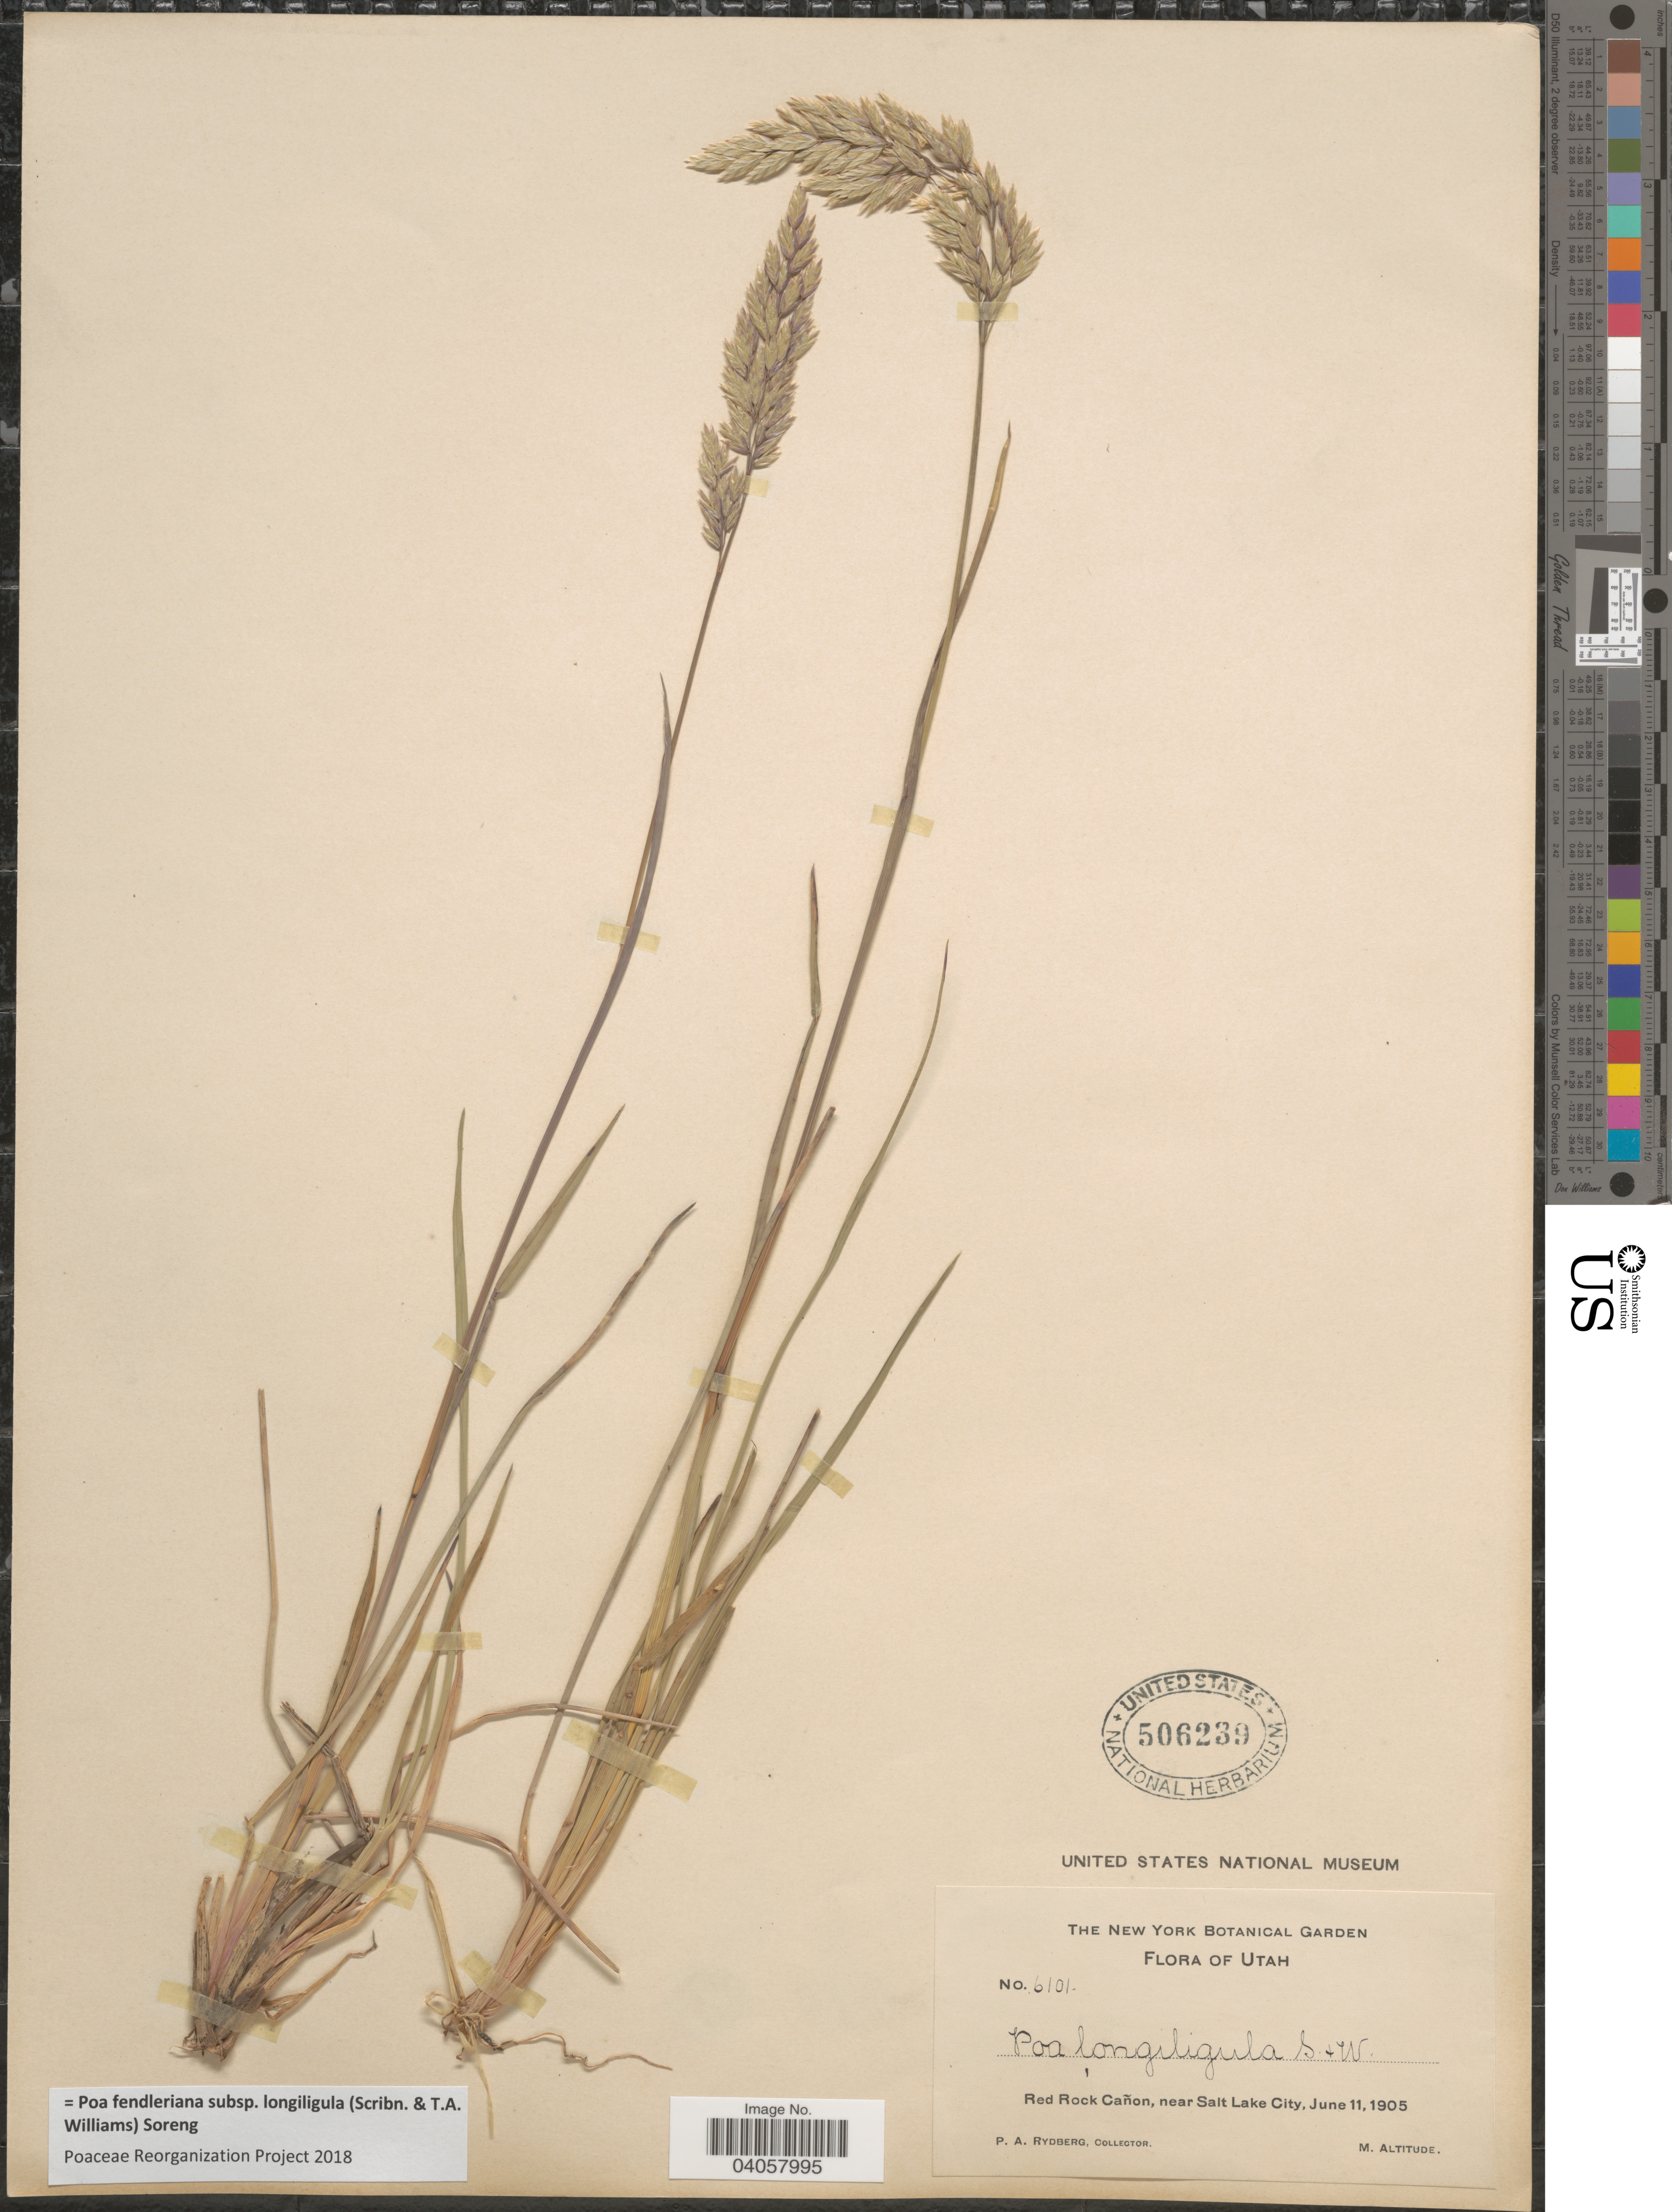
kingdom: Plantae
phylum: Tracheophyta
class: Liliopsida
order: Poales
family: Poaceae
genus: Poa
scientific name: Poa fendleriana subsp. longiligula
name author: (Scribn. & T.A. Williams) Soreng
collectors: P. A. Rydberg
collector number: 6101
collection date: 1905-06-11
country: United States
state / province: Utah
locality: Red Rock Cañon, near Salt Lake City.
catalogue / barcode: US 506239